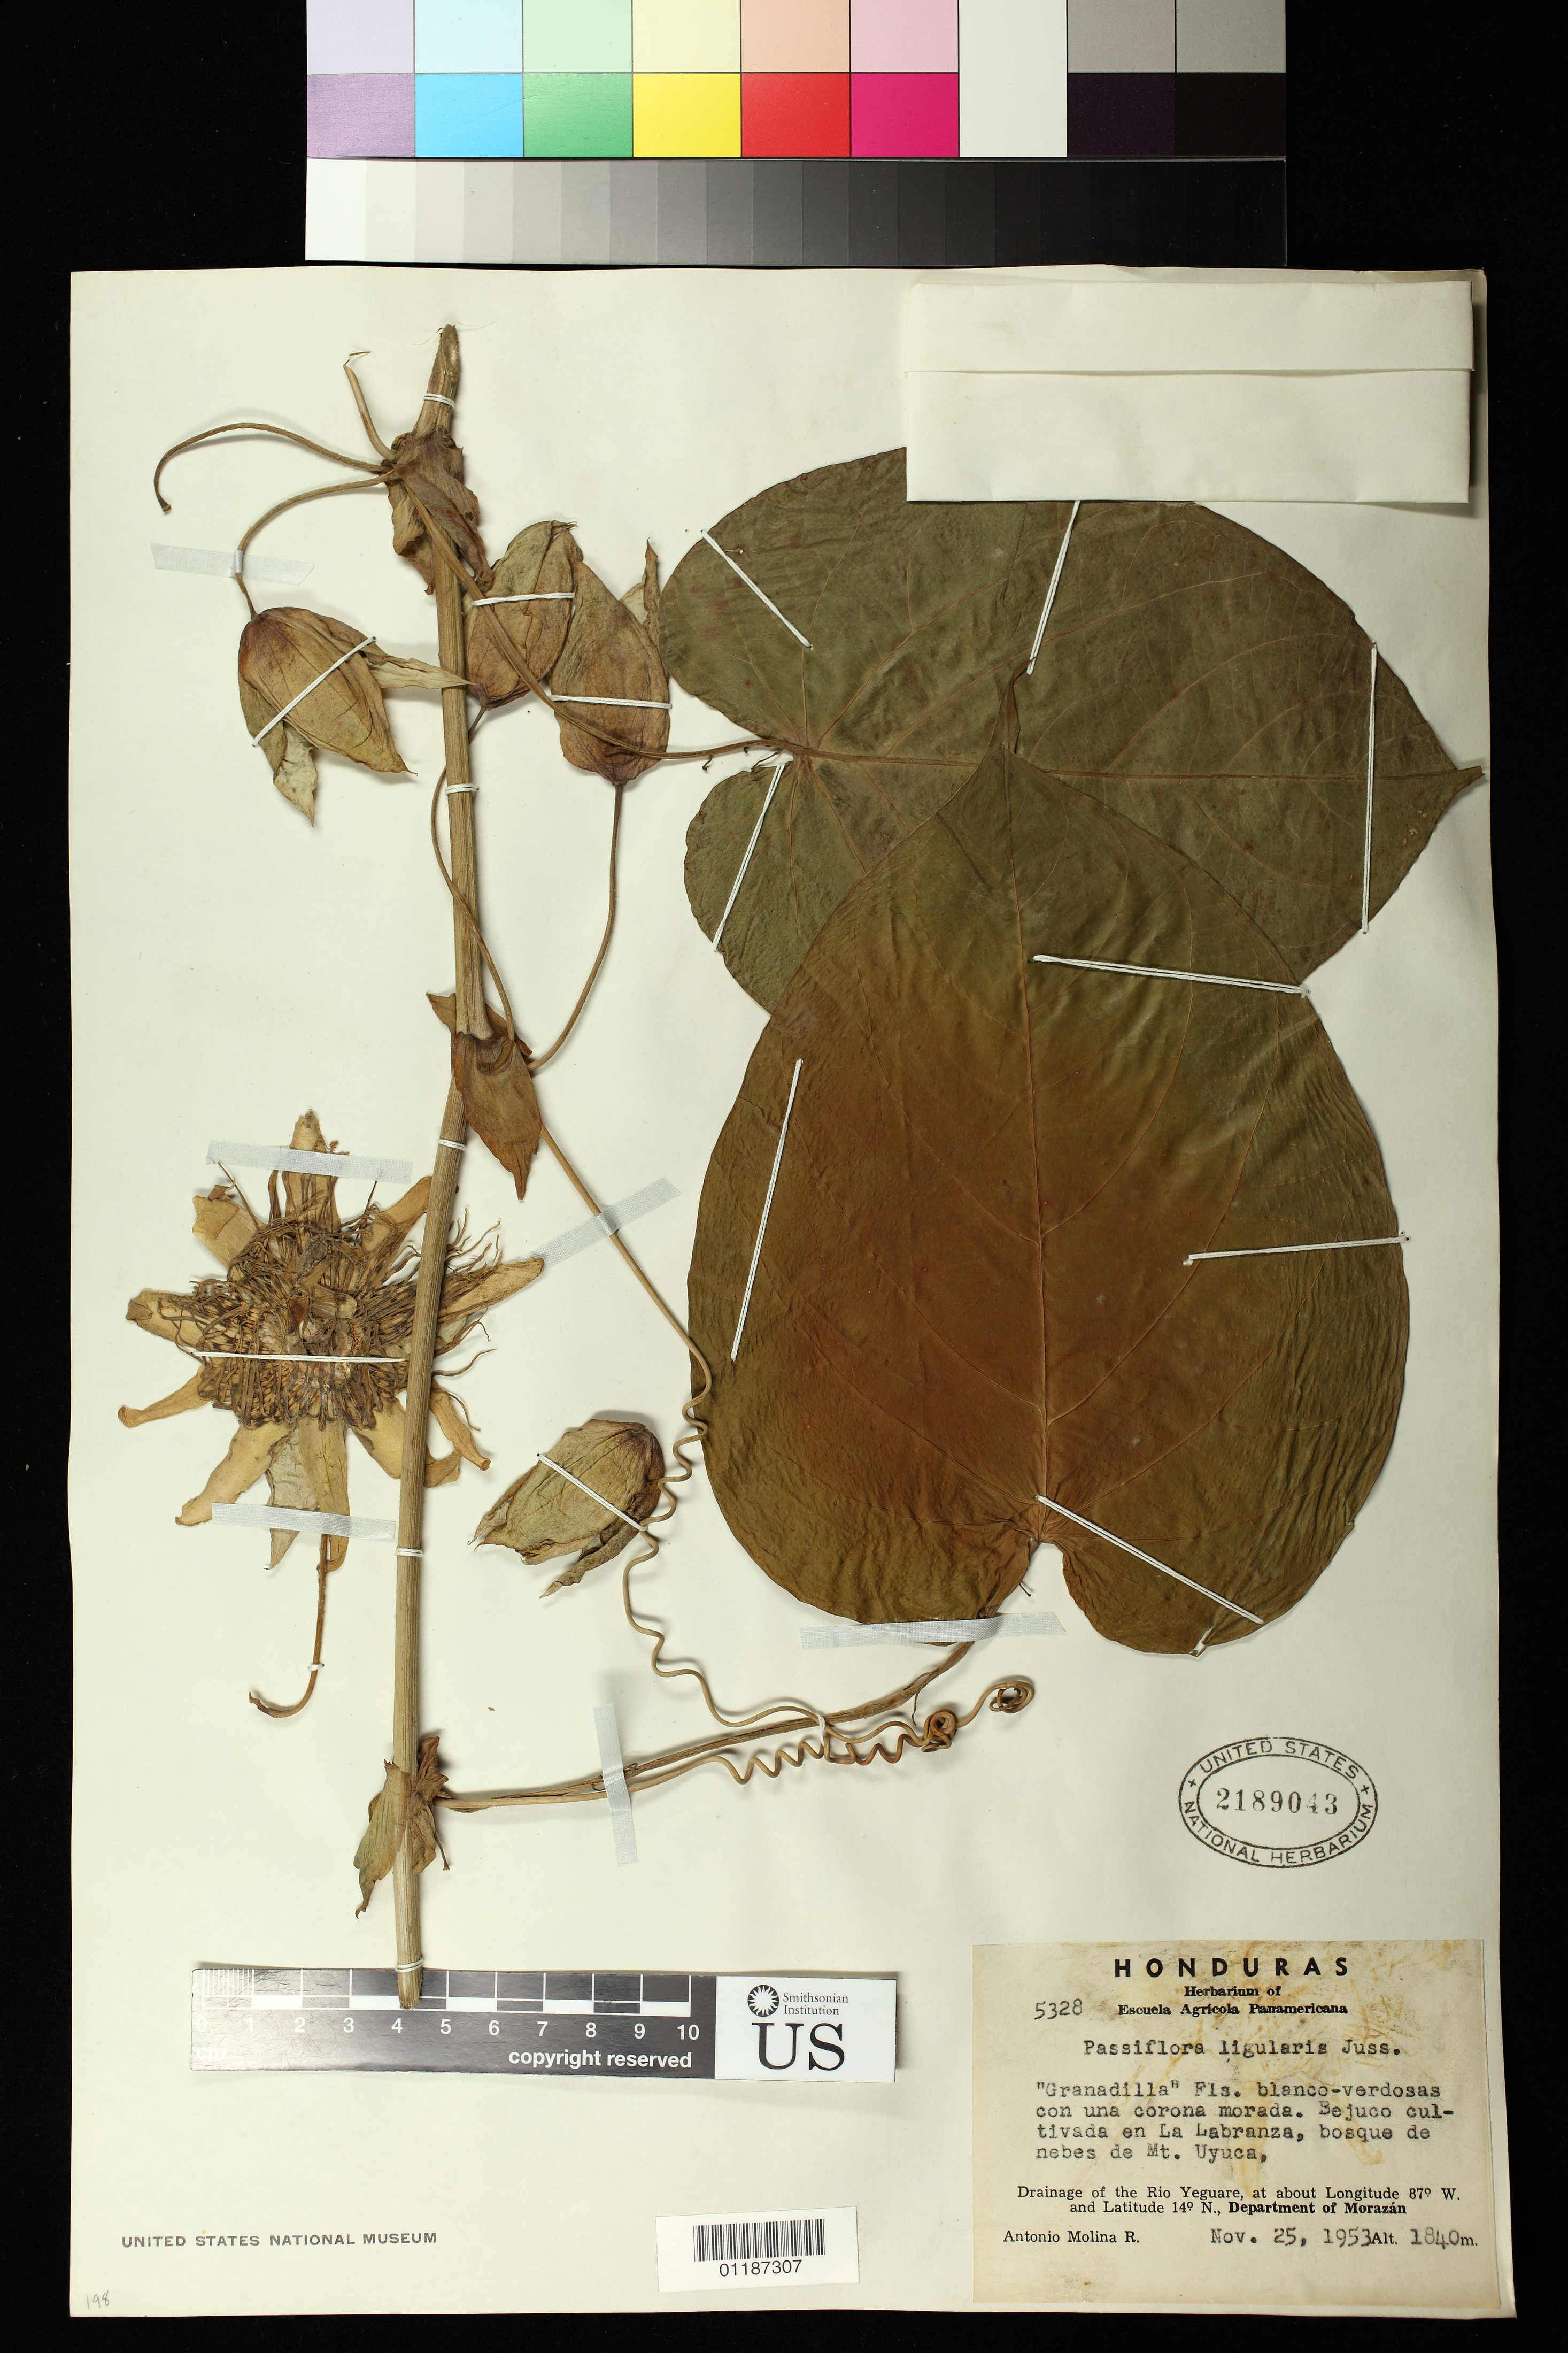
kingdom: Plantae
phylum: Tracheophyta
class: Magnoliopsida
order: Malpighiales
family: Passifloraceae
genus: Passiflora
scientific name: Passiflora ligularis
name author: Juss.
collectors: A. Molina R.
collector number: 5328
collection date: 1953-11-25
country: Honduras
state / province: Fco. Morazán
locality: Bejuco cultivada en La Labranza, bosque de nebes de Mt. Uyuca. Drainage of the Rio Yeguare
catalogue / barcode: US 2189043